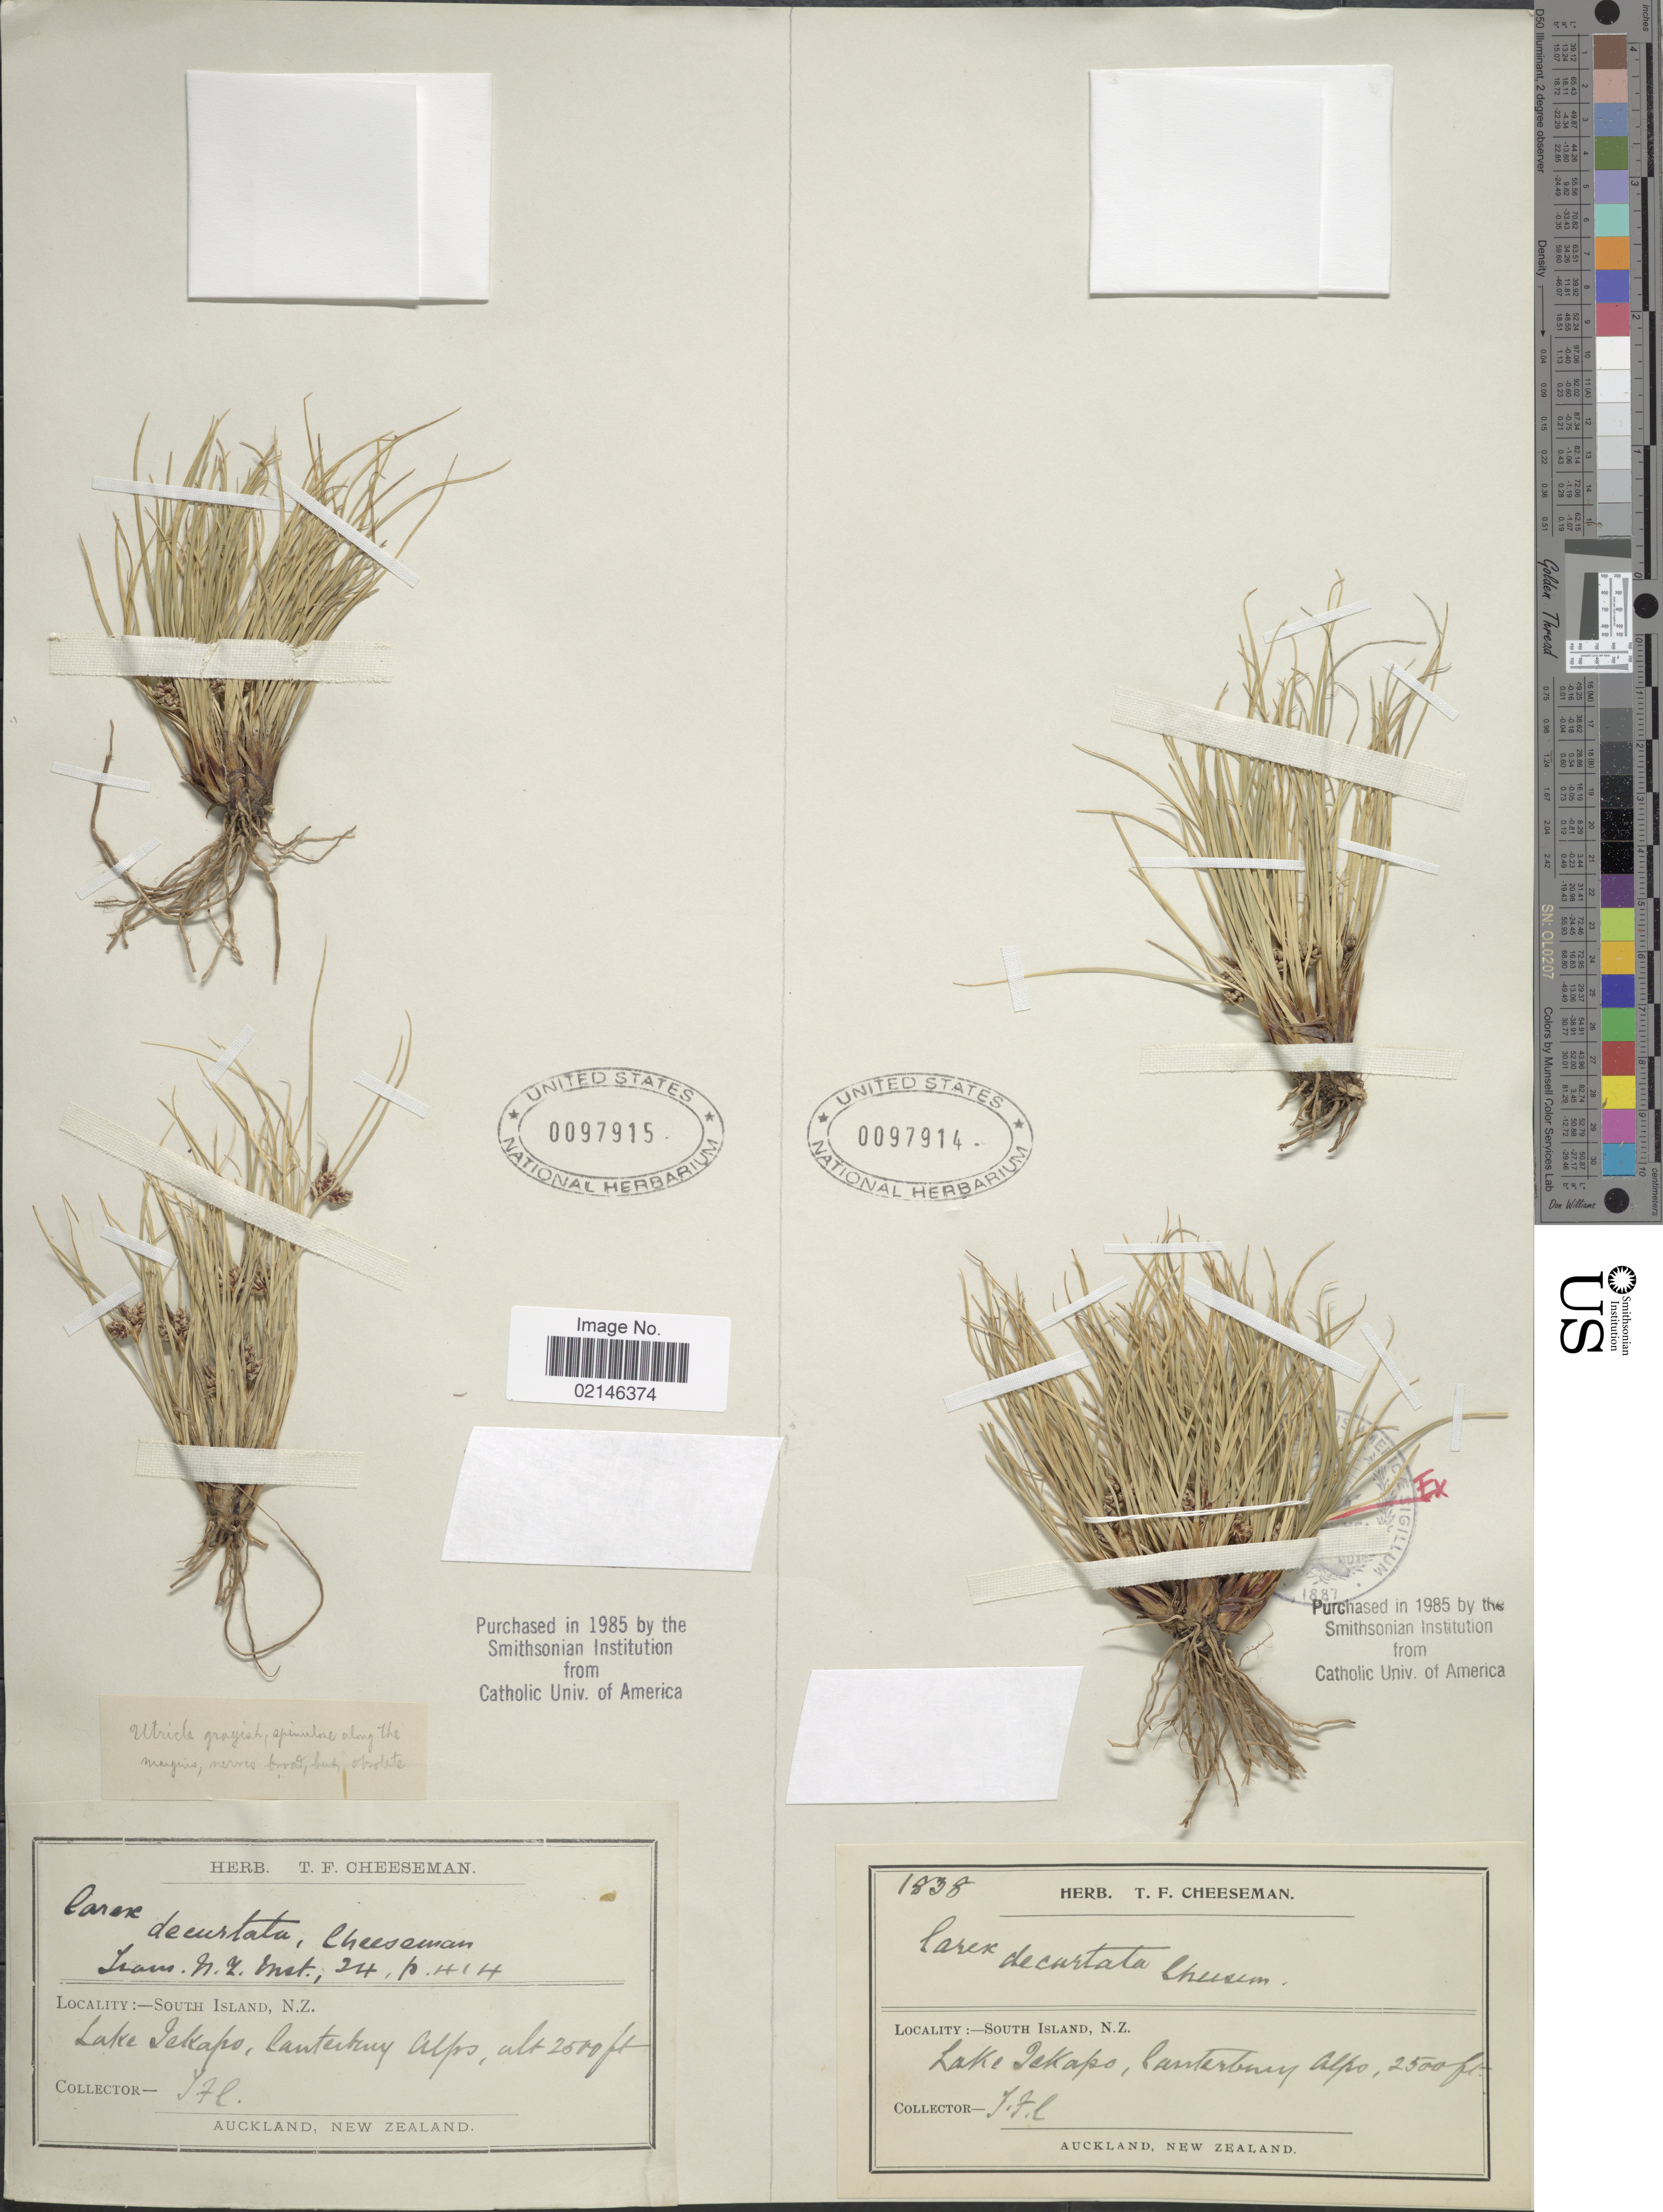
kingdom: Plantae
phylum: Tracheophyta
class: Liliopsida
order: Poales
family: Cyperaceae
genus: Carex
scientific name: Carex decurtata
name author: Cheeseman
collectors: T. F. Cheeseman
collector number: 1838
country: New Zealand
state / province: Canterbury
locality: South Island, Lake Tekapo, Canterbury Alps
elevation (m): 762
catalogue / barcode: US 97914